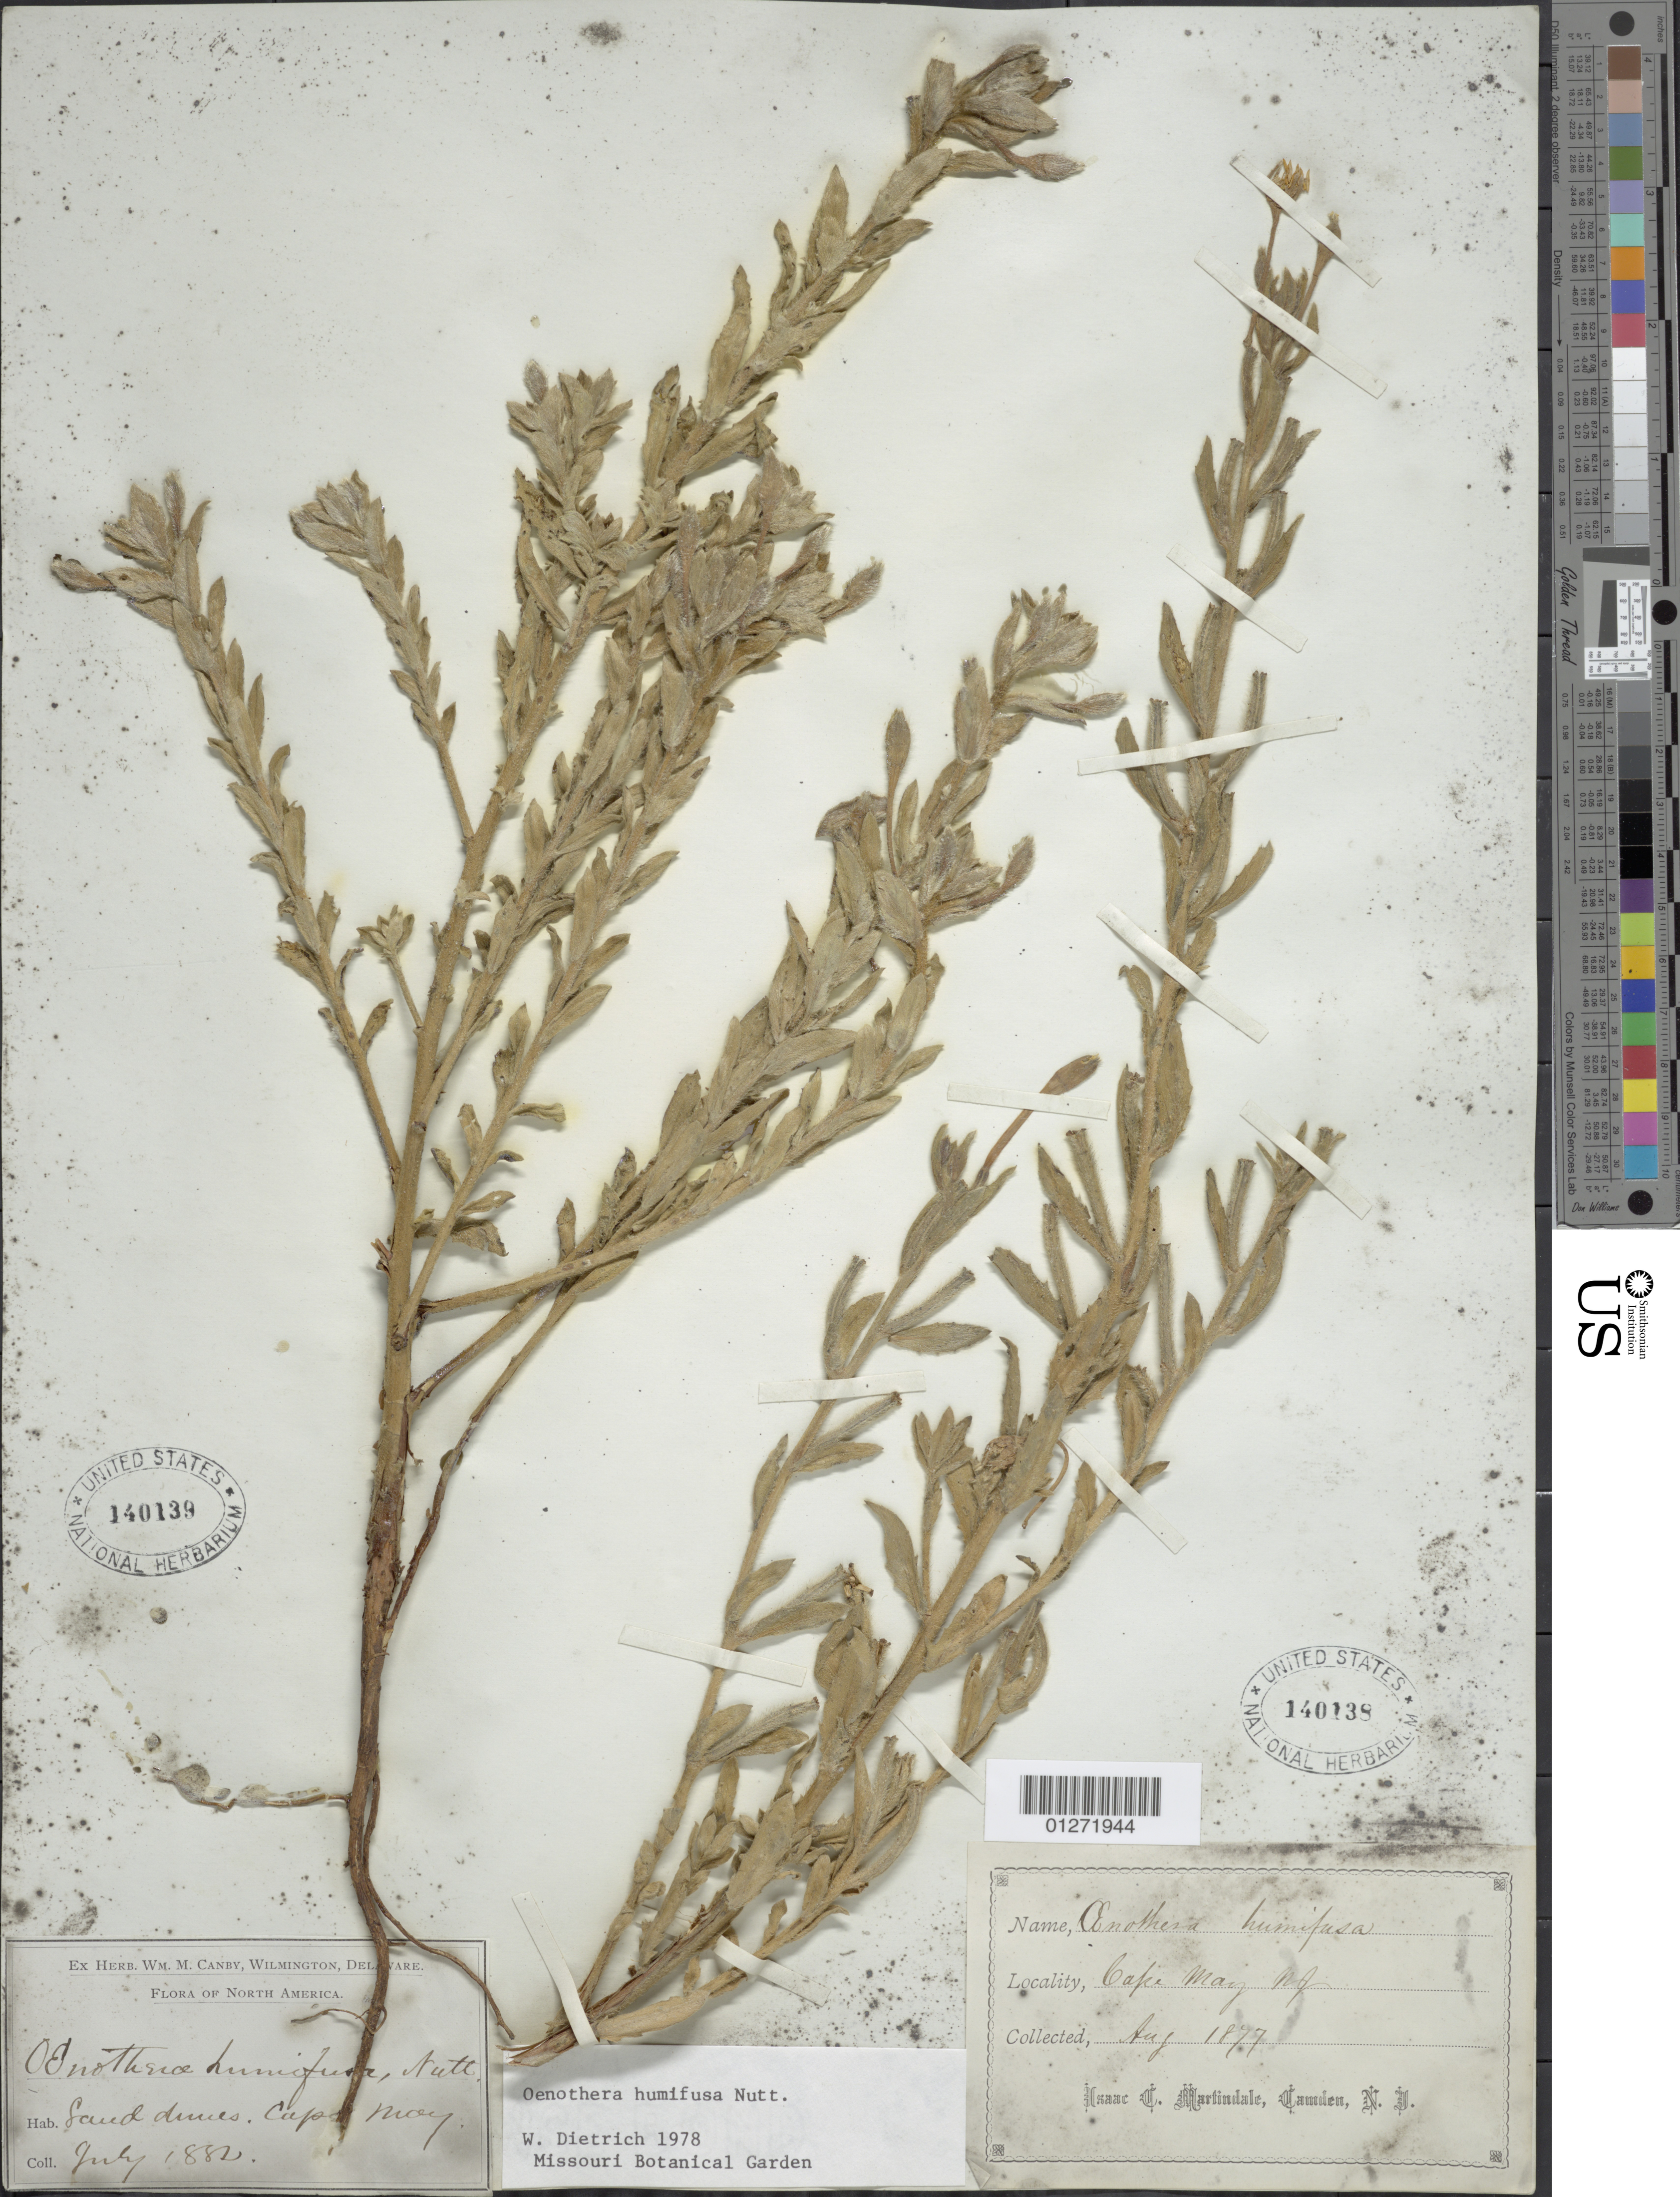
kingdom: Plantae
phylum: Tracheophyta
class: Magnoliopsida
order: Myrtales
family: Onagraceae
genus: Oenothera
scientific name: Oenothera humifusa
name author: Nutt.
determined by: Dietrich, W.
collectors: I. C. Martindale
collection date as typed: Jul 1877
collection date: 1877-07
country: United States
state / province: New Jersey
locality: Cape May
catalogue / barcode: US 140138